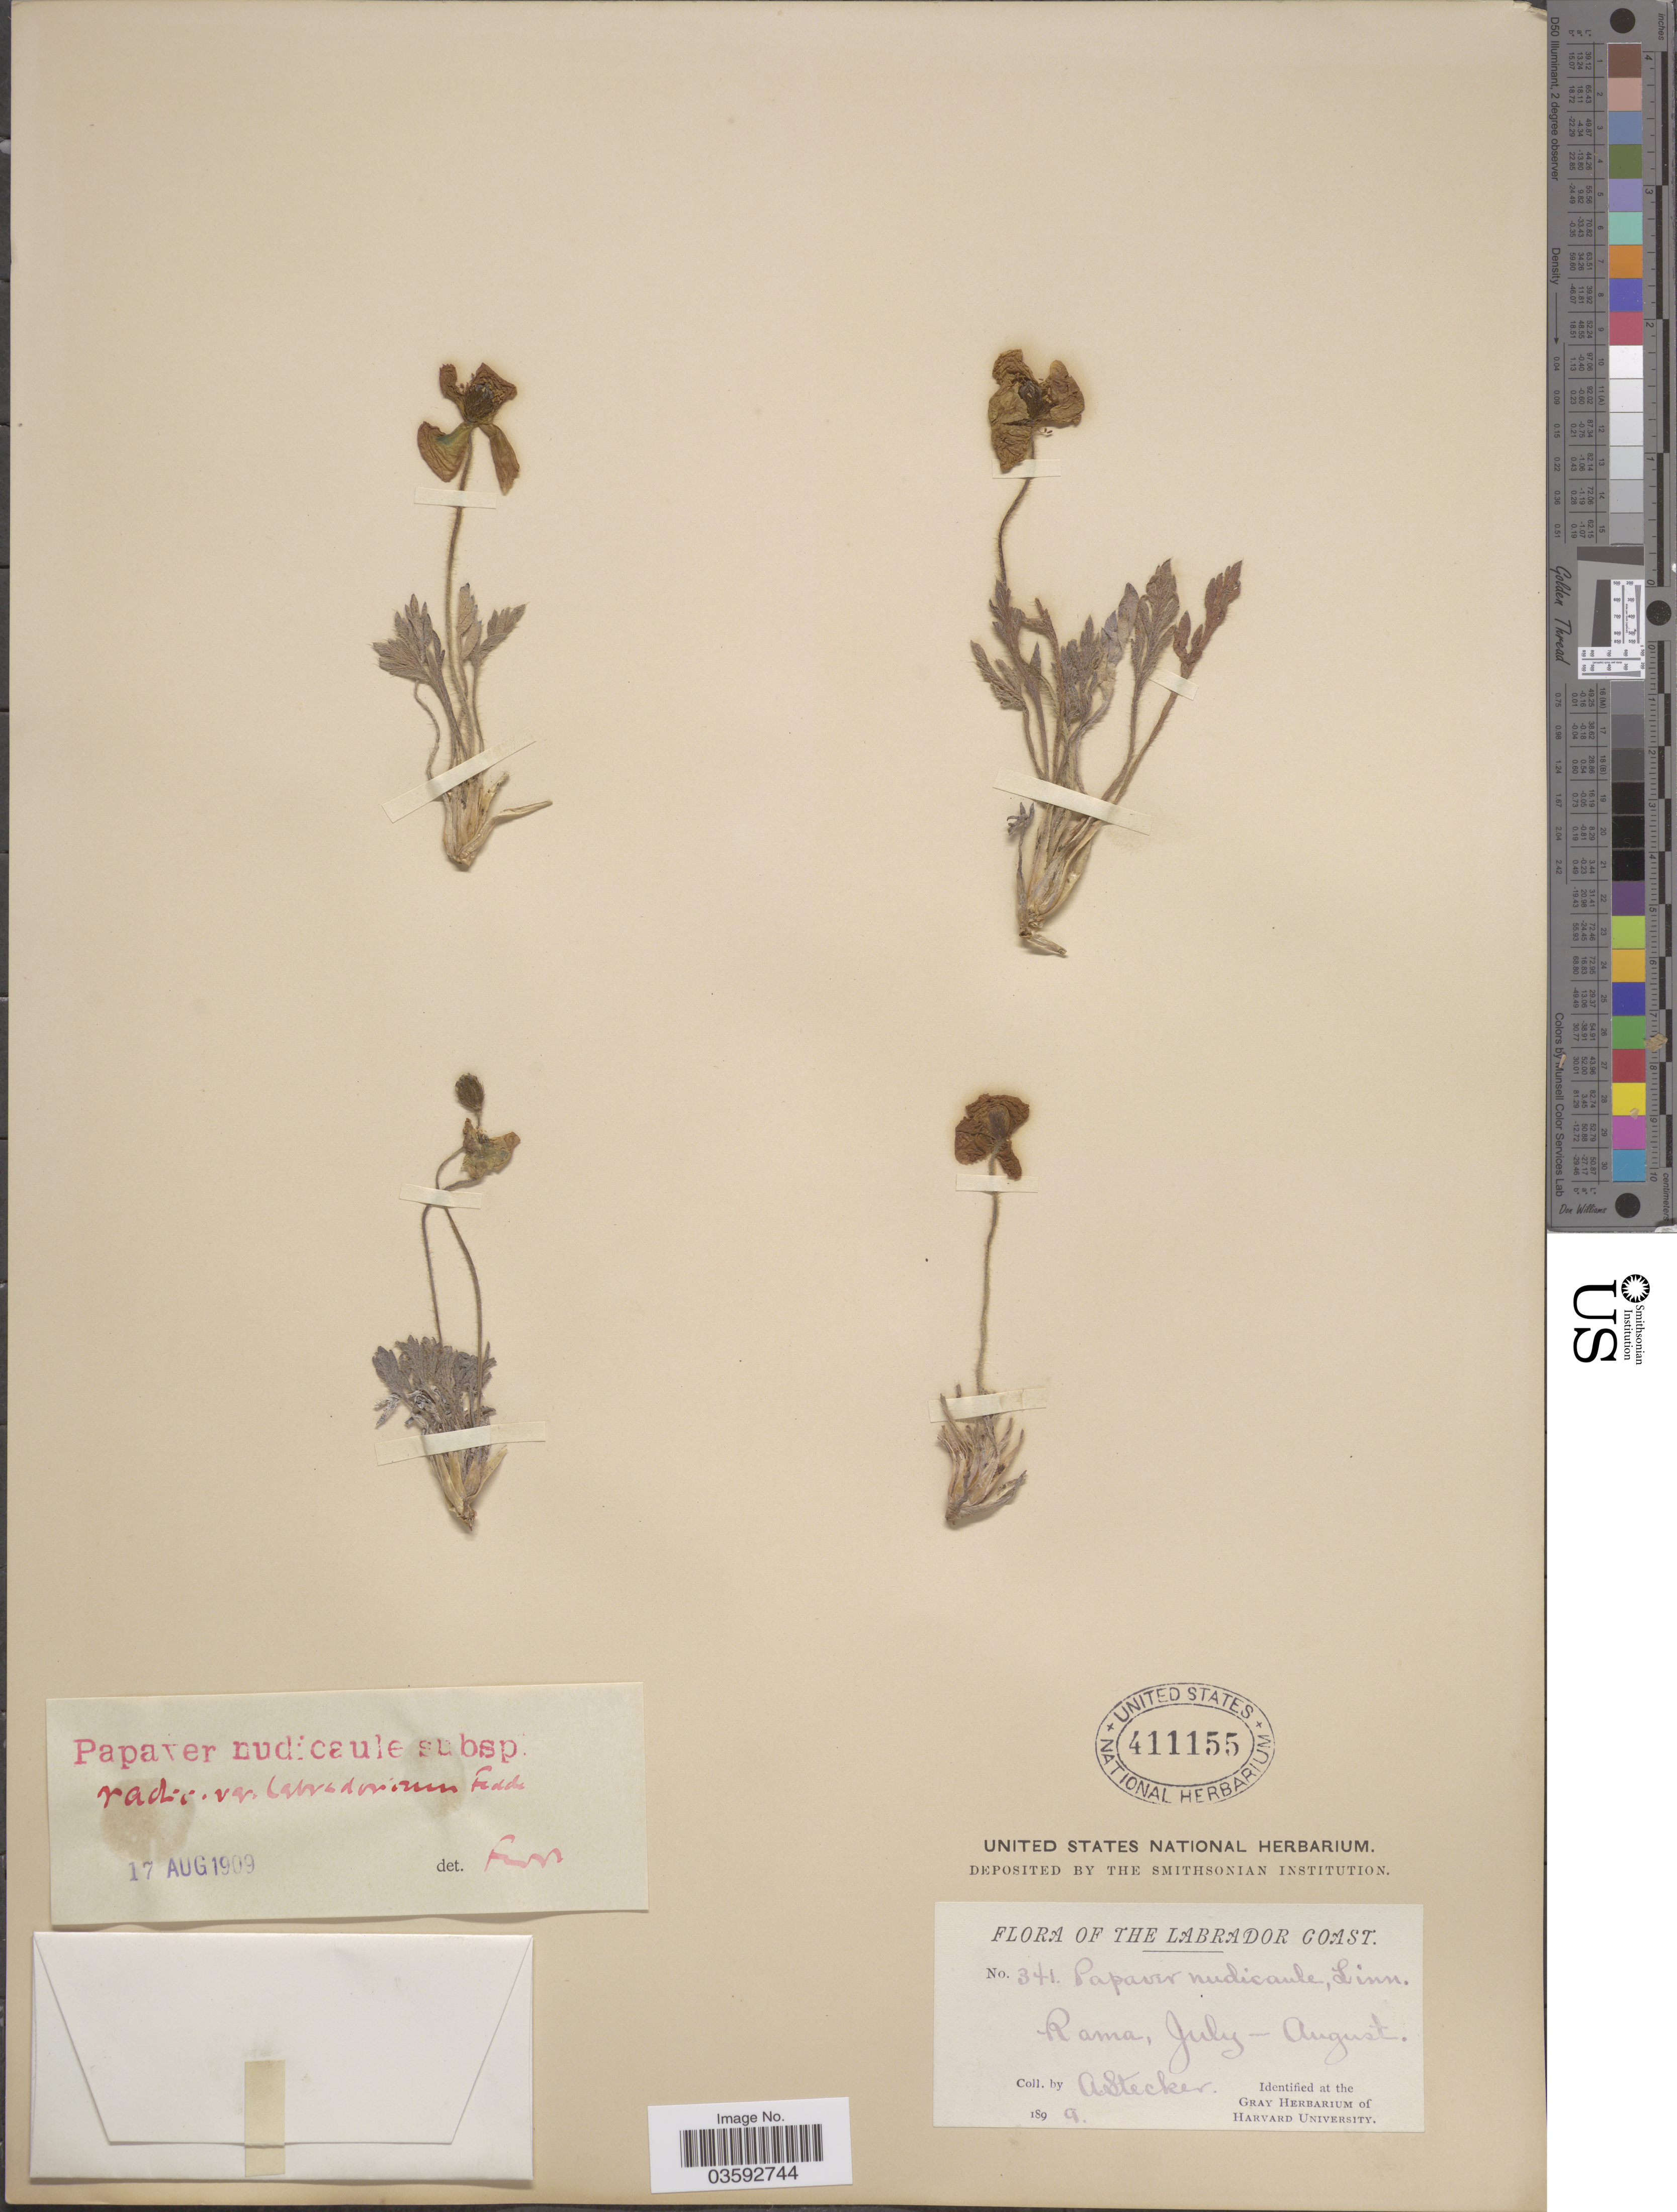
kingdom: Plantae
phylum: Tracheophyta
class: Magnoliopsida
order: Ranunculales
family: Papaveraceae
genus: Papaver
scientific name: Papaver nudicaule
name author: L.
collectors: A. Stecker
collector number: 341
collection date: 1899-07/1899-08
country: Canada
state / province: Newfoundland and Labrador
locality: The Labrador Coast. Rama.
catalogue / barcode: US 411155